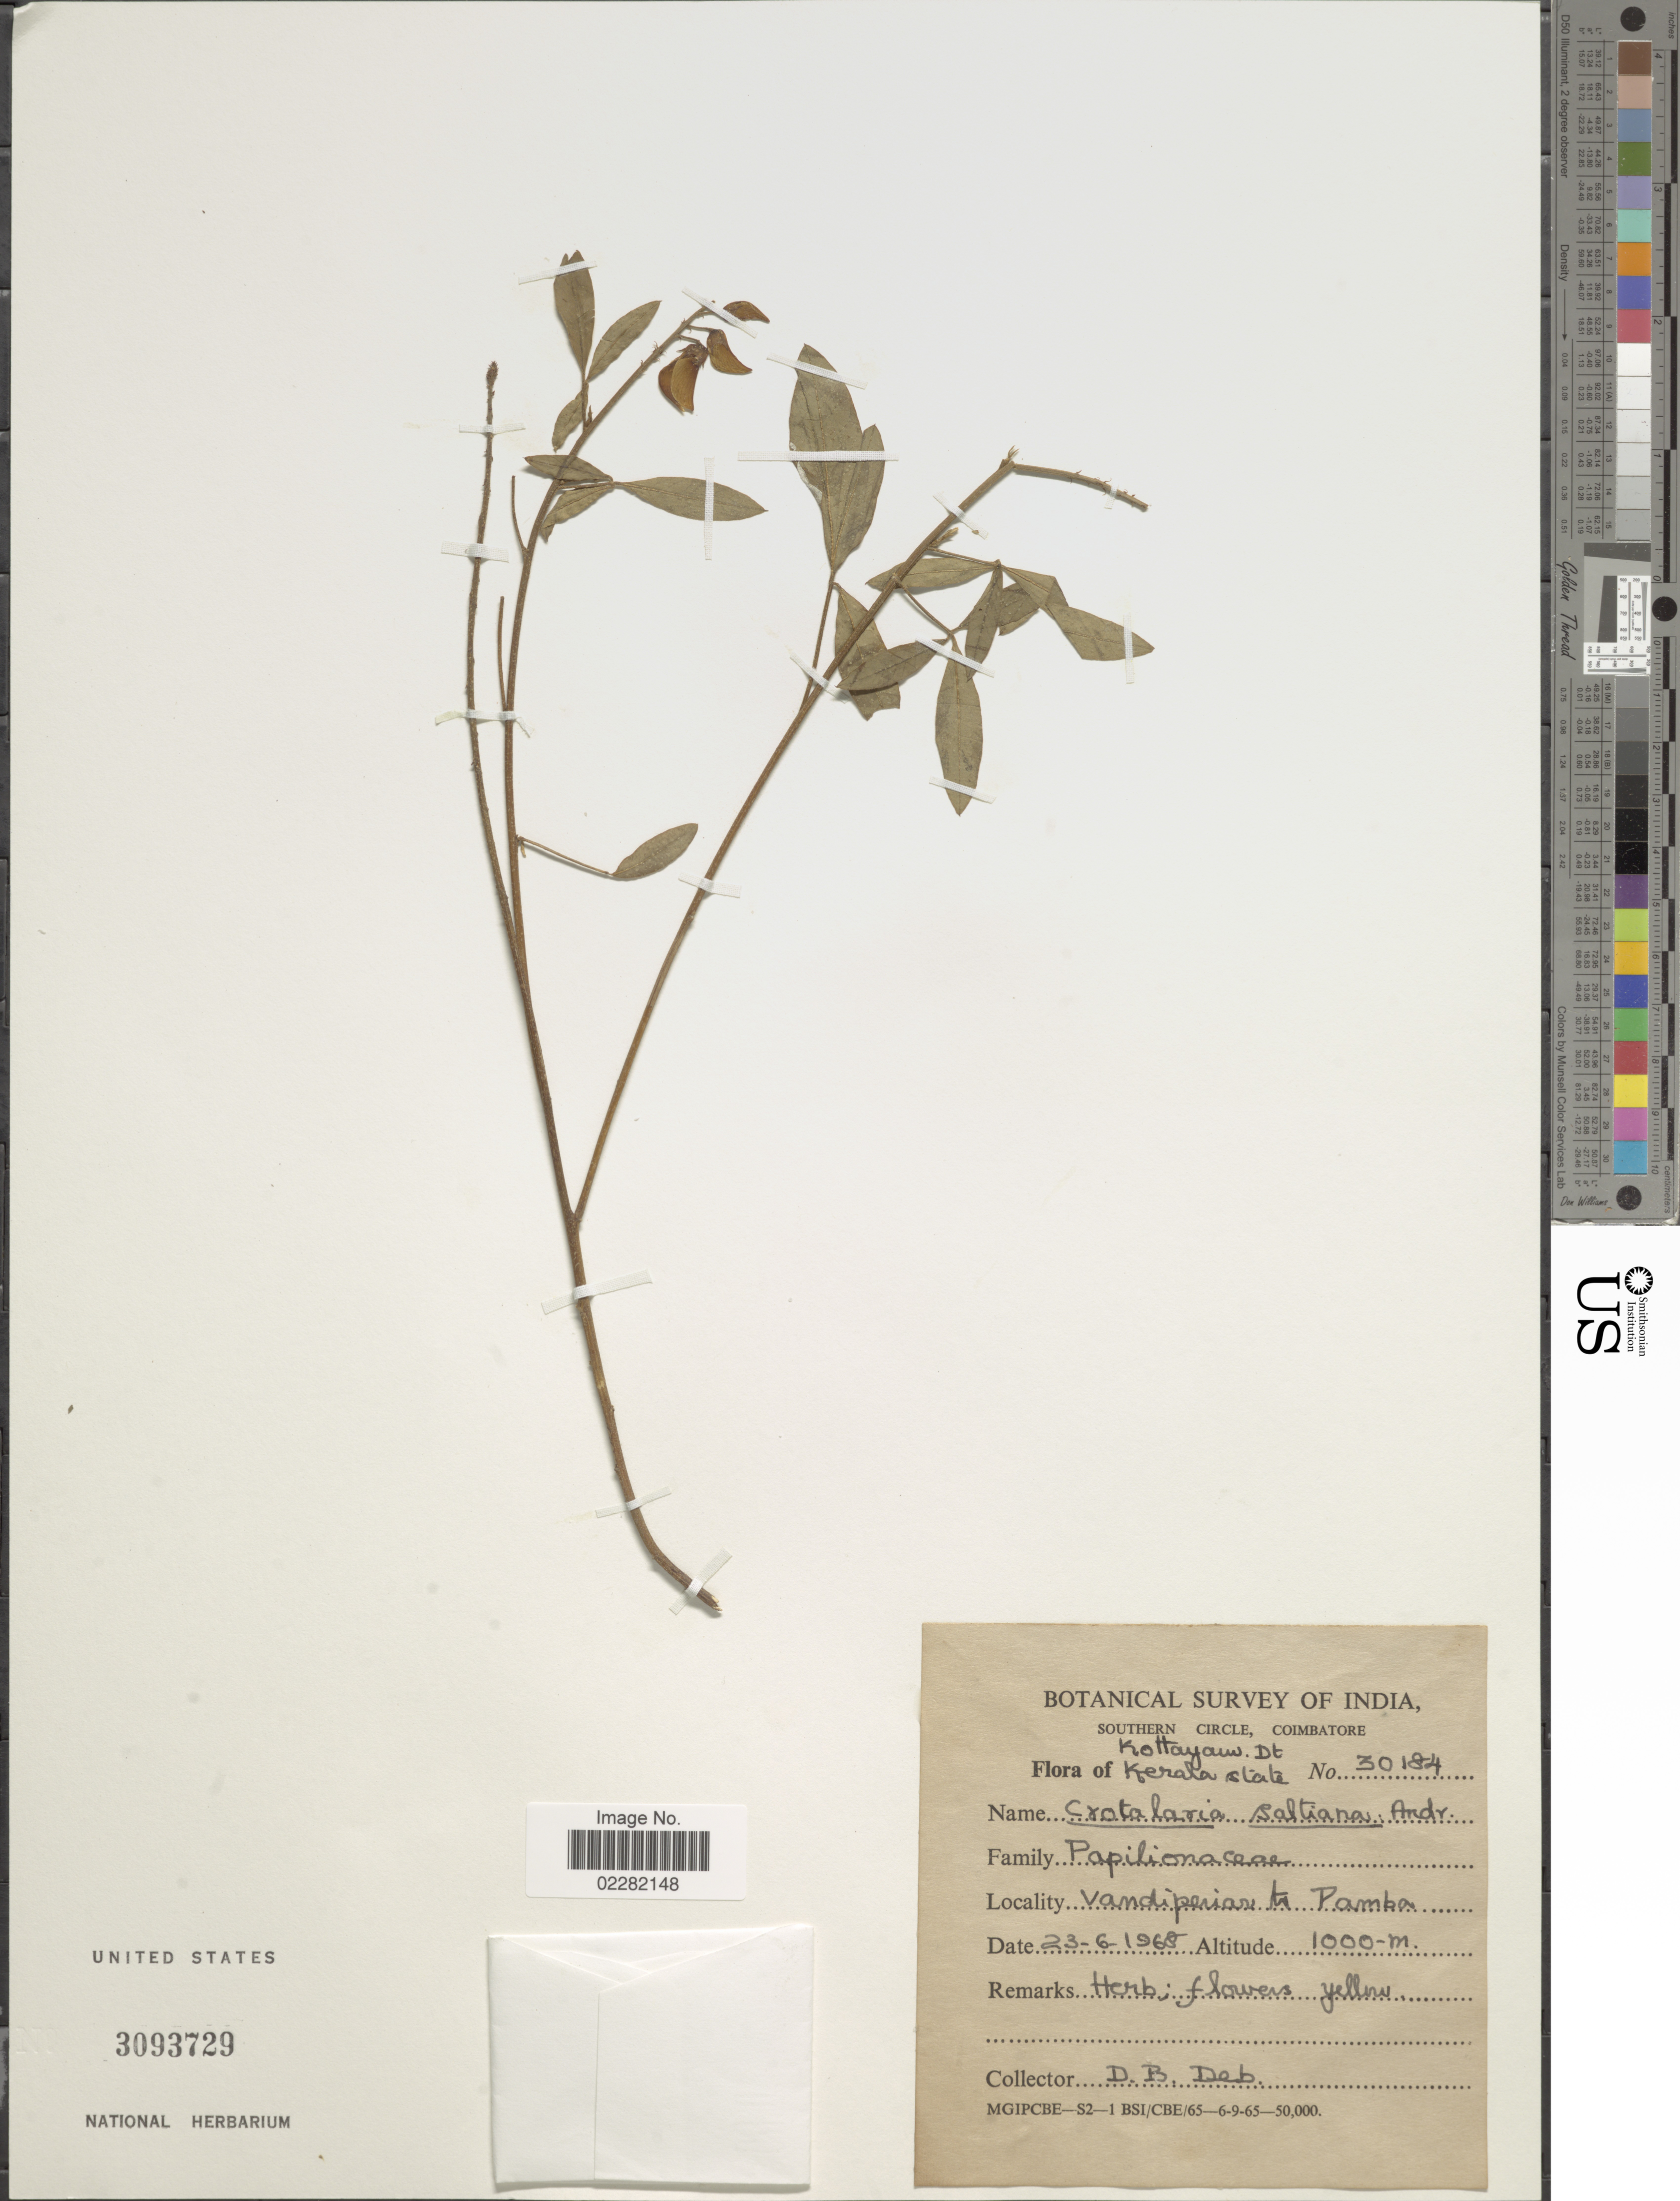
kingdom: Plantae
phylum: Tracheophyta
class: Magnoliopsida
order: Fabales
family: Fabaceae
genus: Crotalaria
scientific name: Crotalaria saltiana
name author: Andrews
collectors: D. Deb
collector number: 30184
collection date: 1968-06-23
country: India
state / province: Kerala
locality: Kottayaw Dt. Vandiperiar to Pamba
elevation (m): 1000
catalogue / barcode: US 3093729